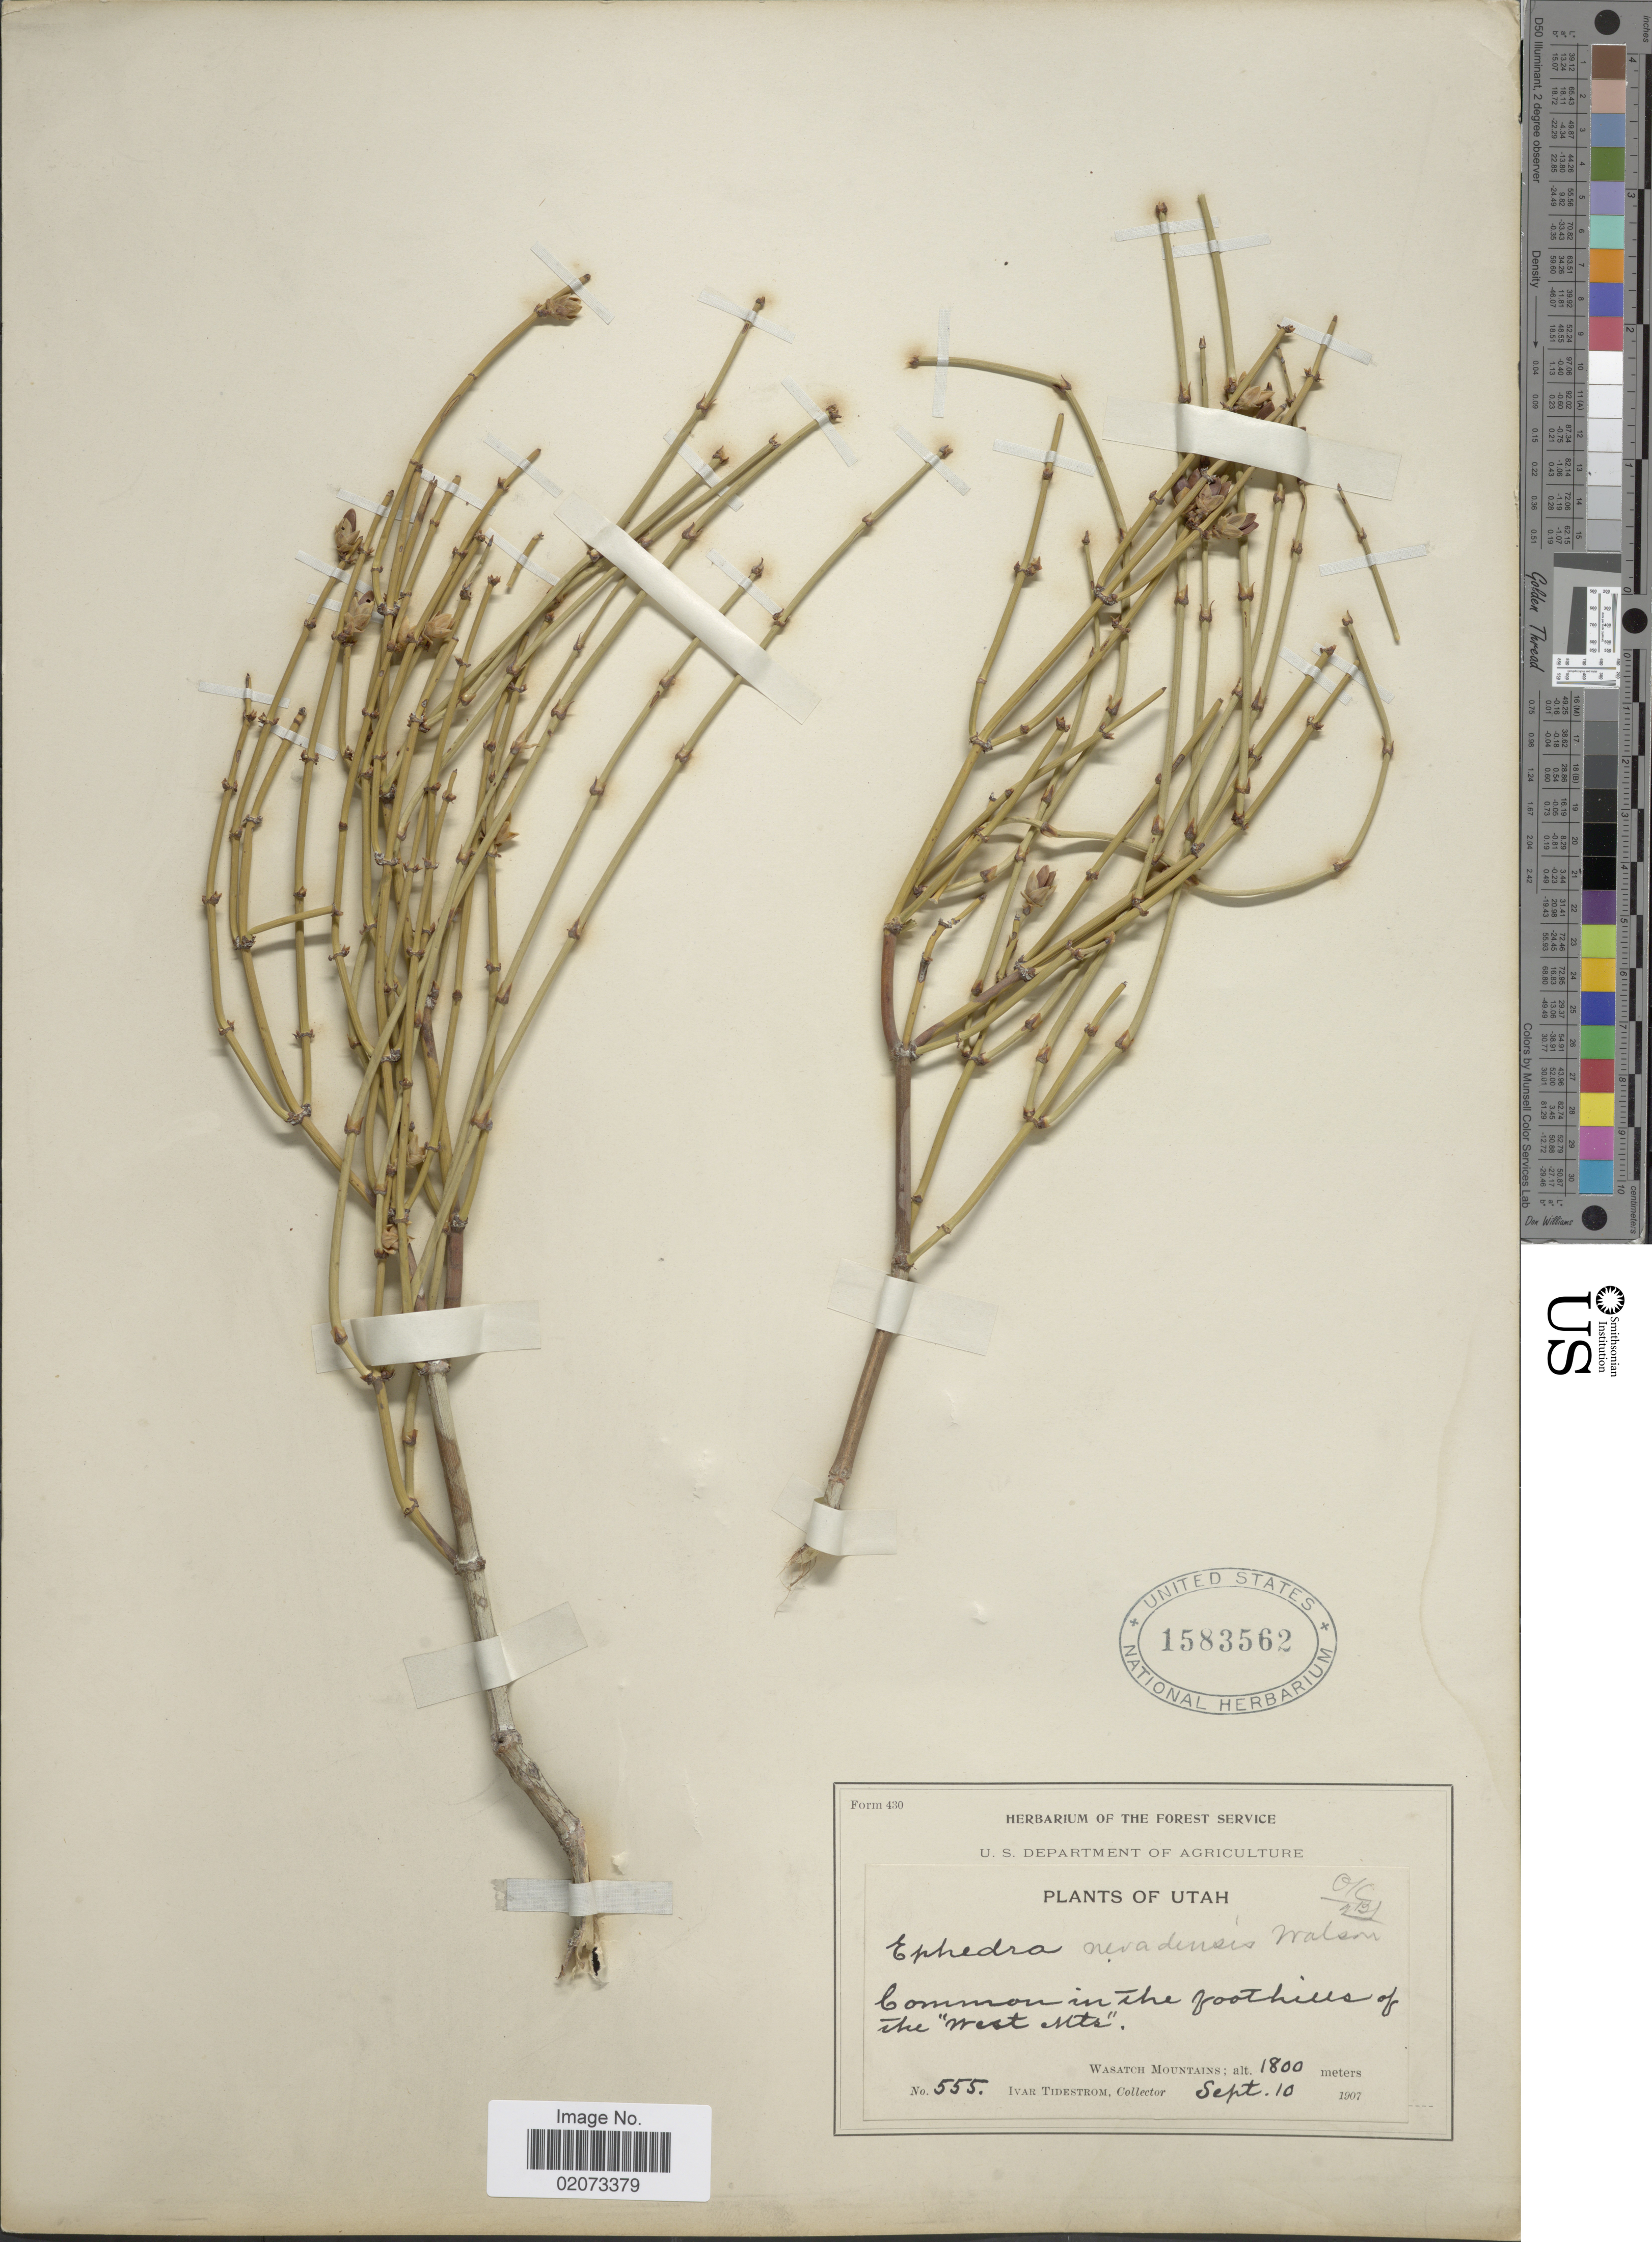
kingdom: Plantae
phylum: Tracheophyta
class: Gnetopsida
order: Ephedrales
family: Ephedraceae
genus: Ephedra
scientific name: Ephedra nevadensis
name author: S. Watson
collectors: I. F. Tidestrom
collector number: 555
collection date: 1907-09-10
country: United States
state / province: Utah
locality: Utah, The foothills of the "West Mts". Wasatch Mountains.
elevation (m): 1800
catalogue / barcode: US 1583562